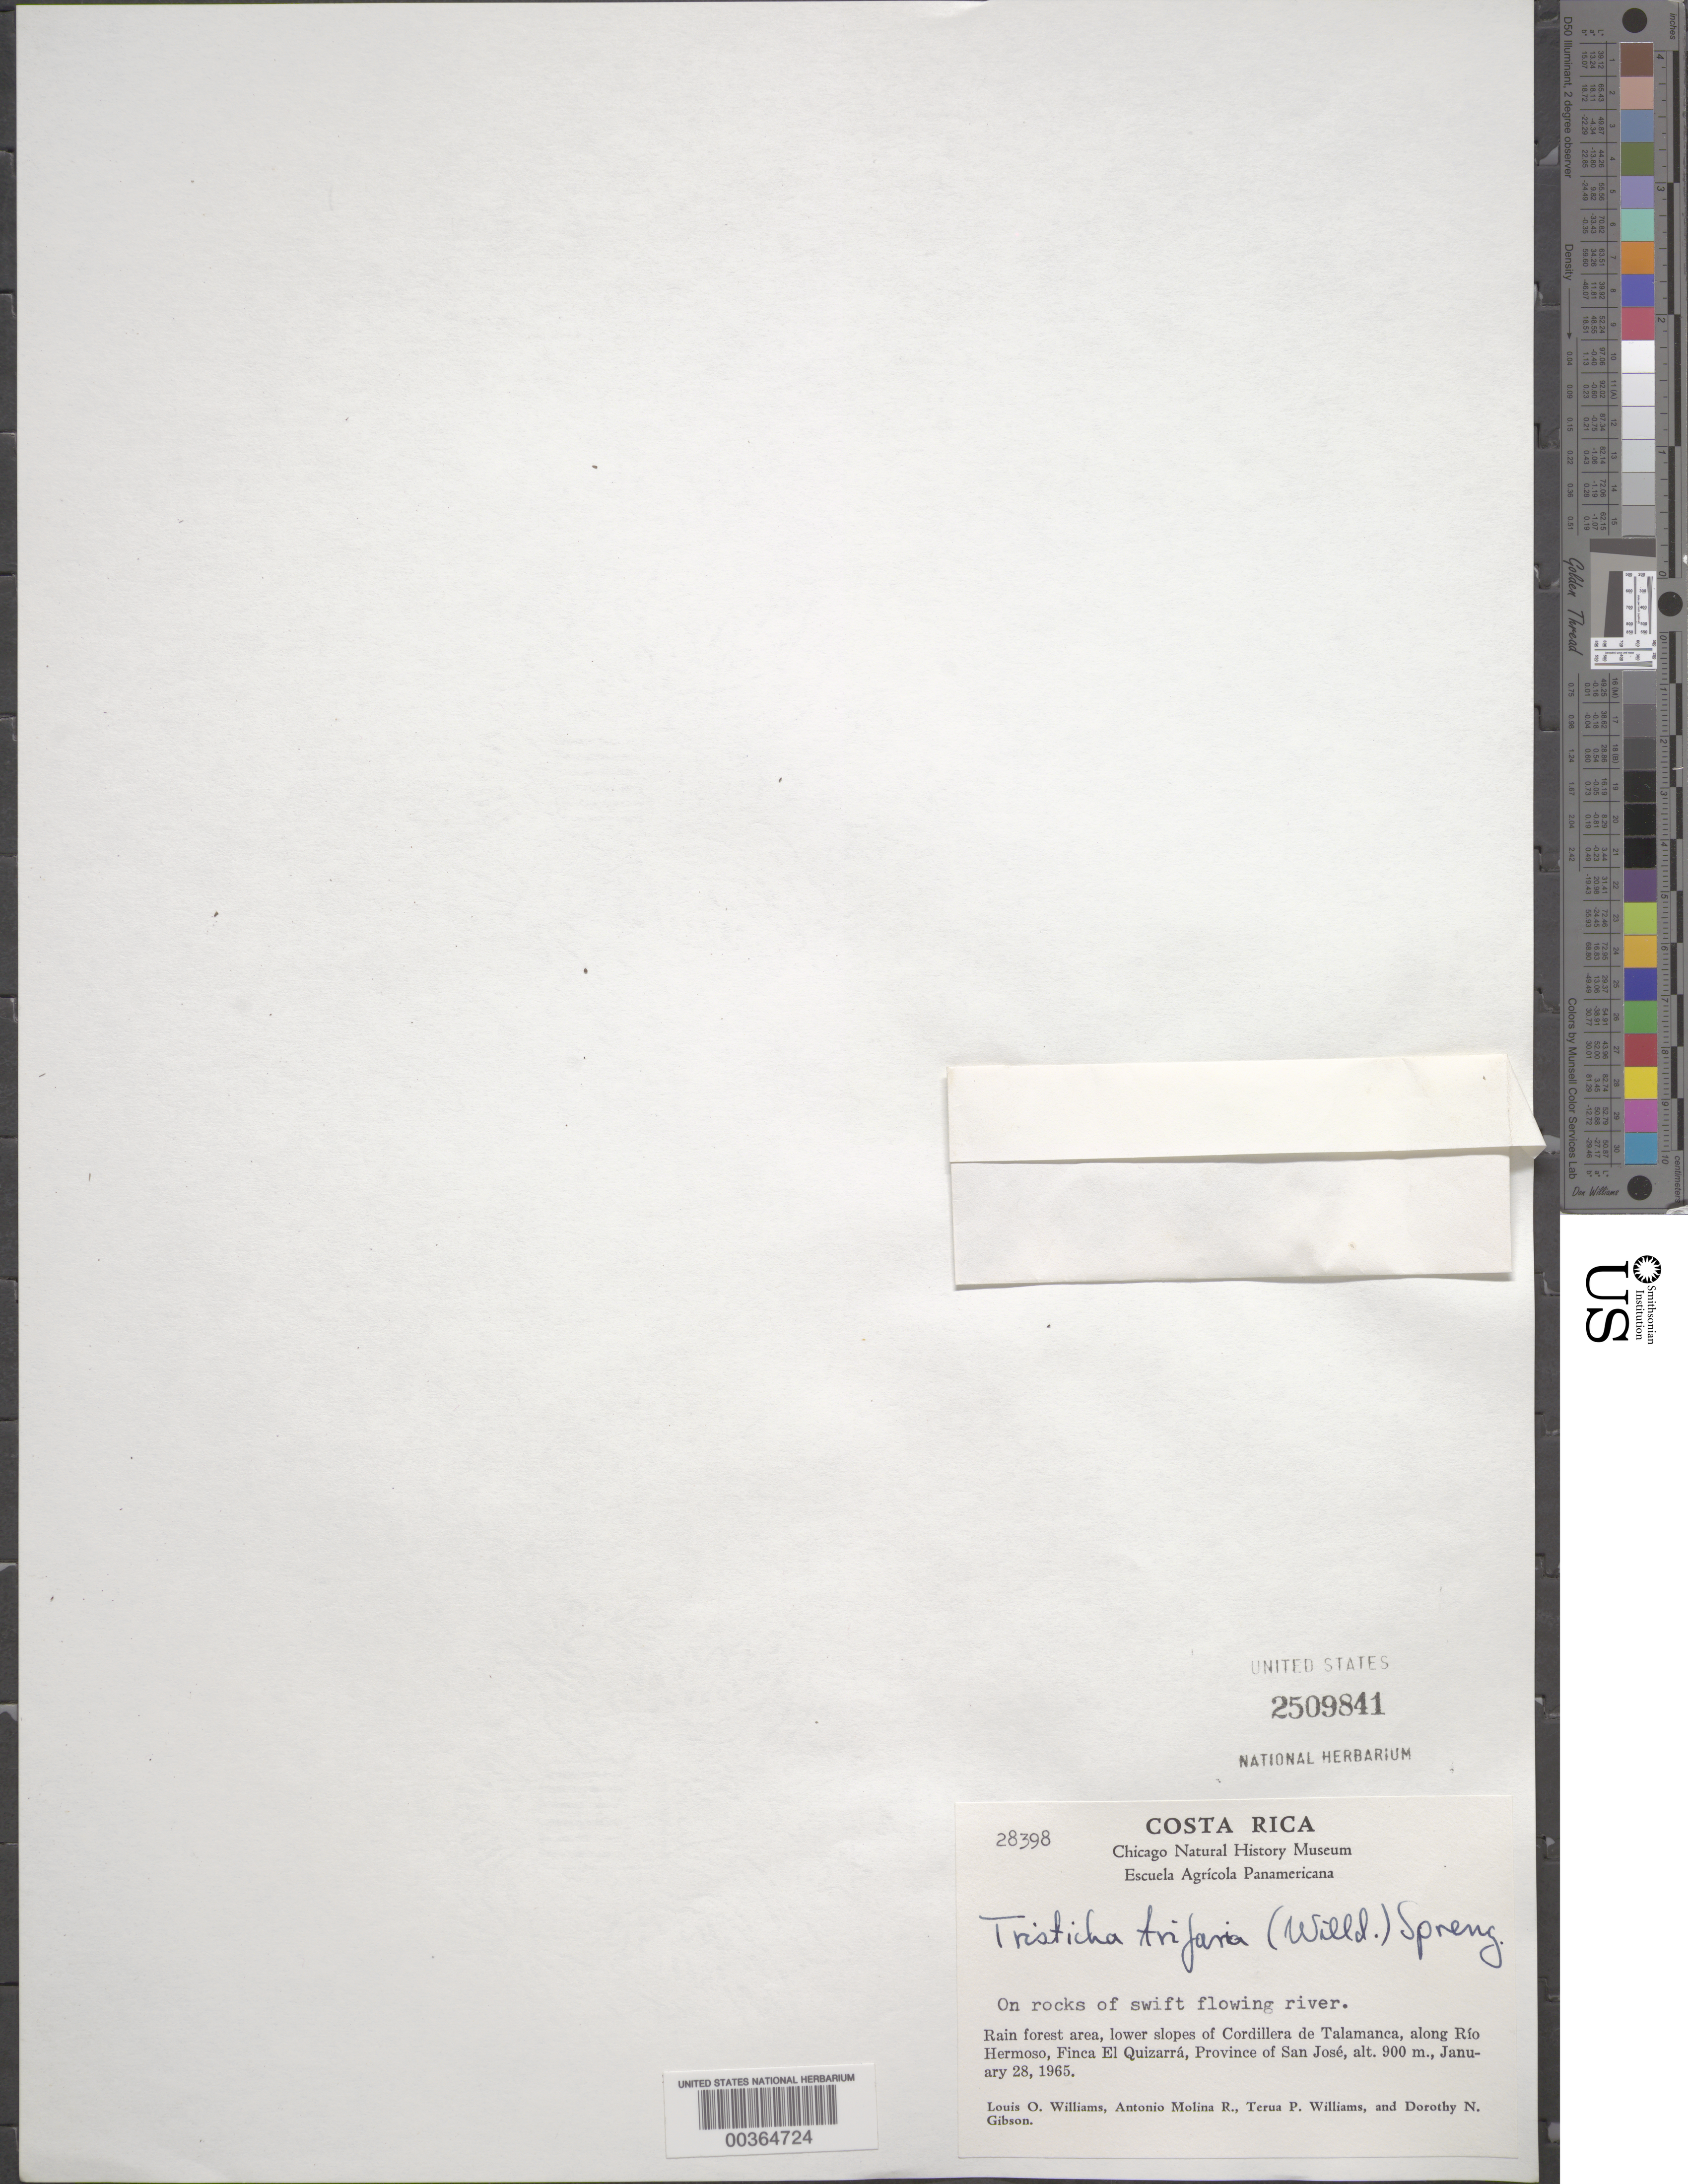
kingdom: Plantae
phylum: Tracheophyta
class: Magnoliopsida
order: Malpighiales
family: Podostemaceae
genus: Tristicha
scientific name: Tristicha trifaria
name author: (Willd.) Spreng.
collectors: L. O. Williams, A. Molina R., T. P. Williams & D. N. Gibson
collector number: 28398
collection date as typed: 28 Jan 1965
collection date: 1965-01-28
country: Costa Rica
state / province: San José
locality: Cordillera de talamanca, along rio hermoso, finca el quizarra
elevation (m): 900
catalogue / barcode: US 2509841